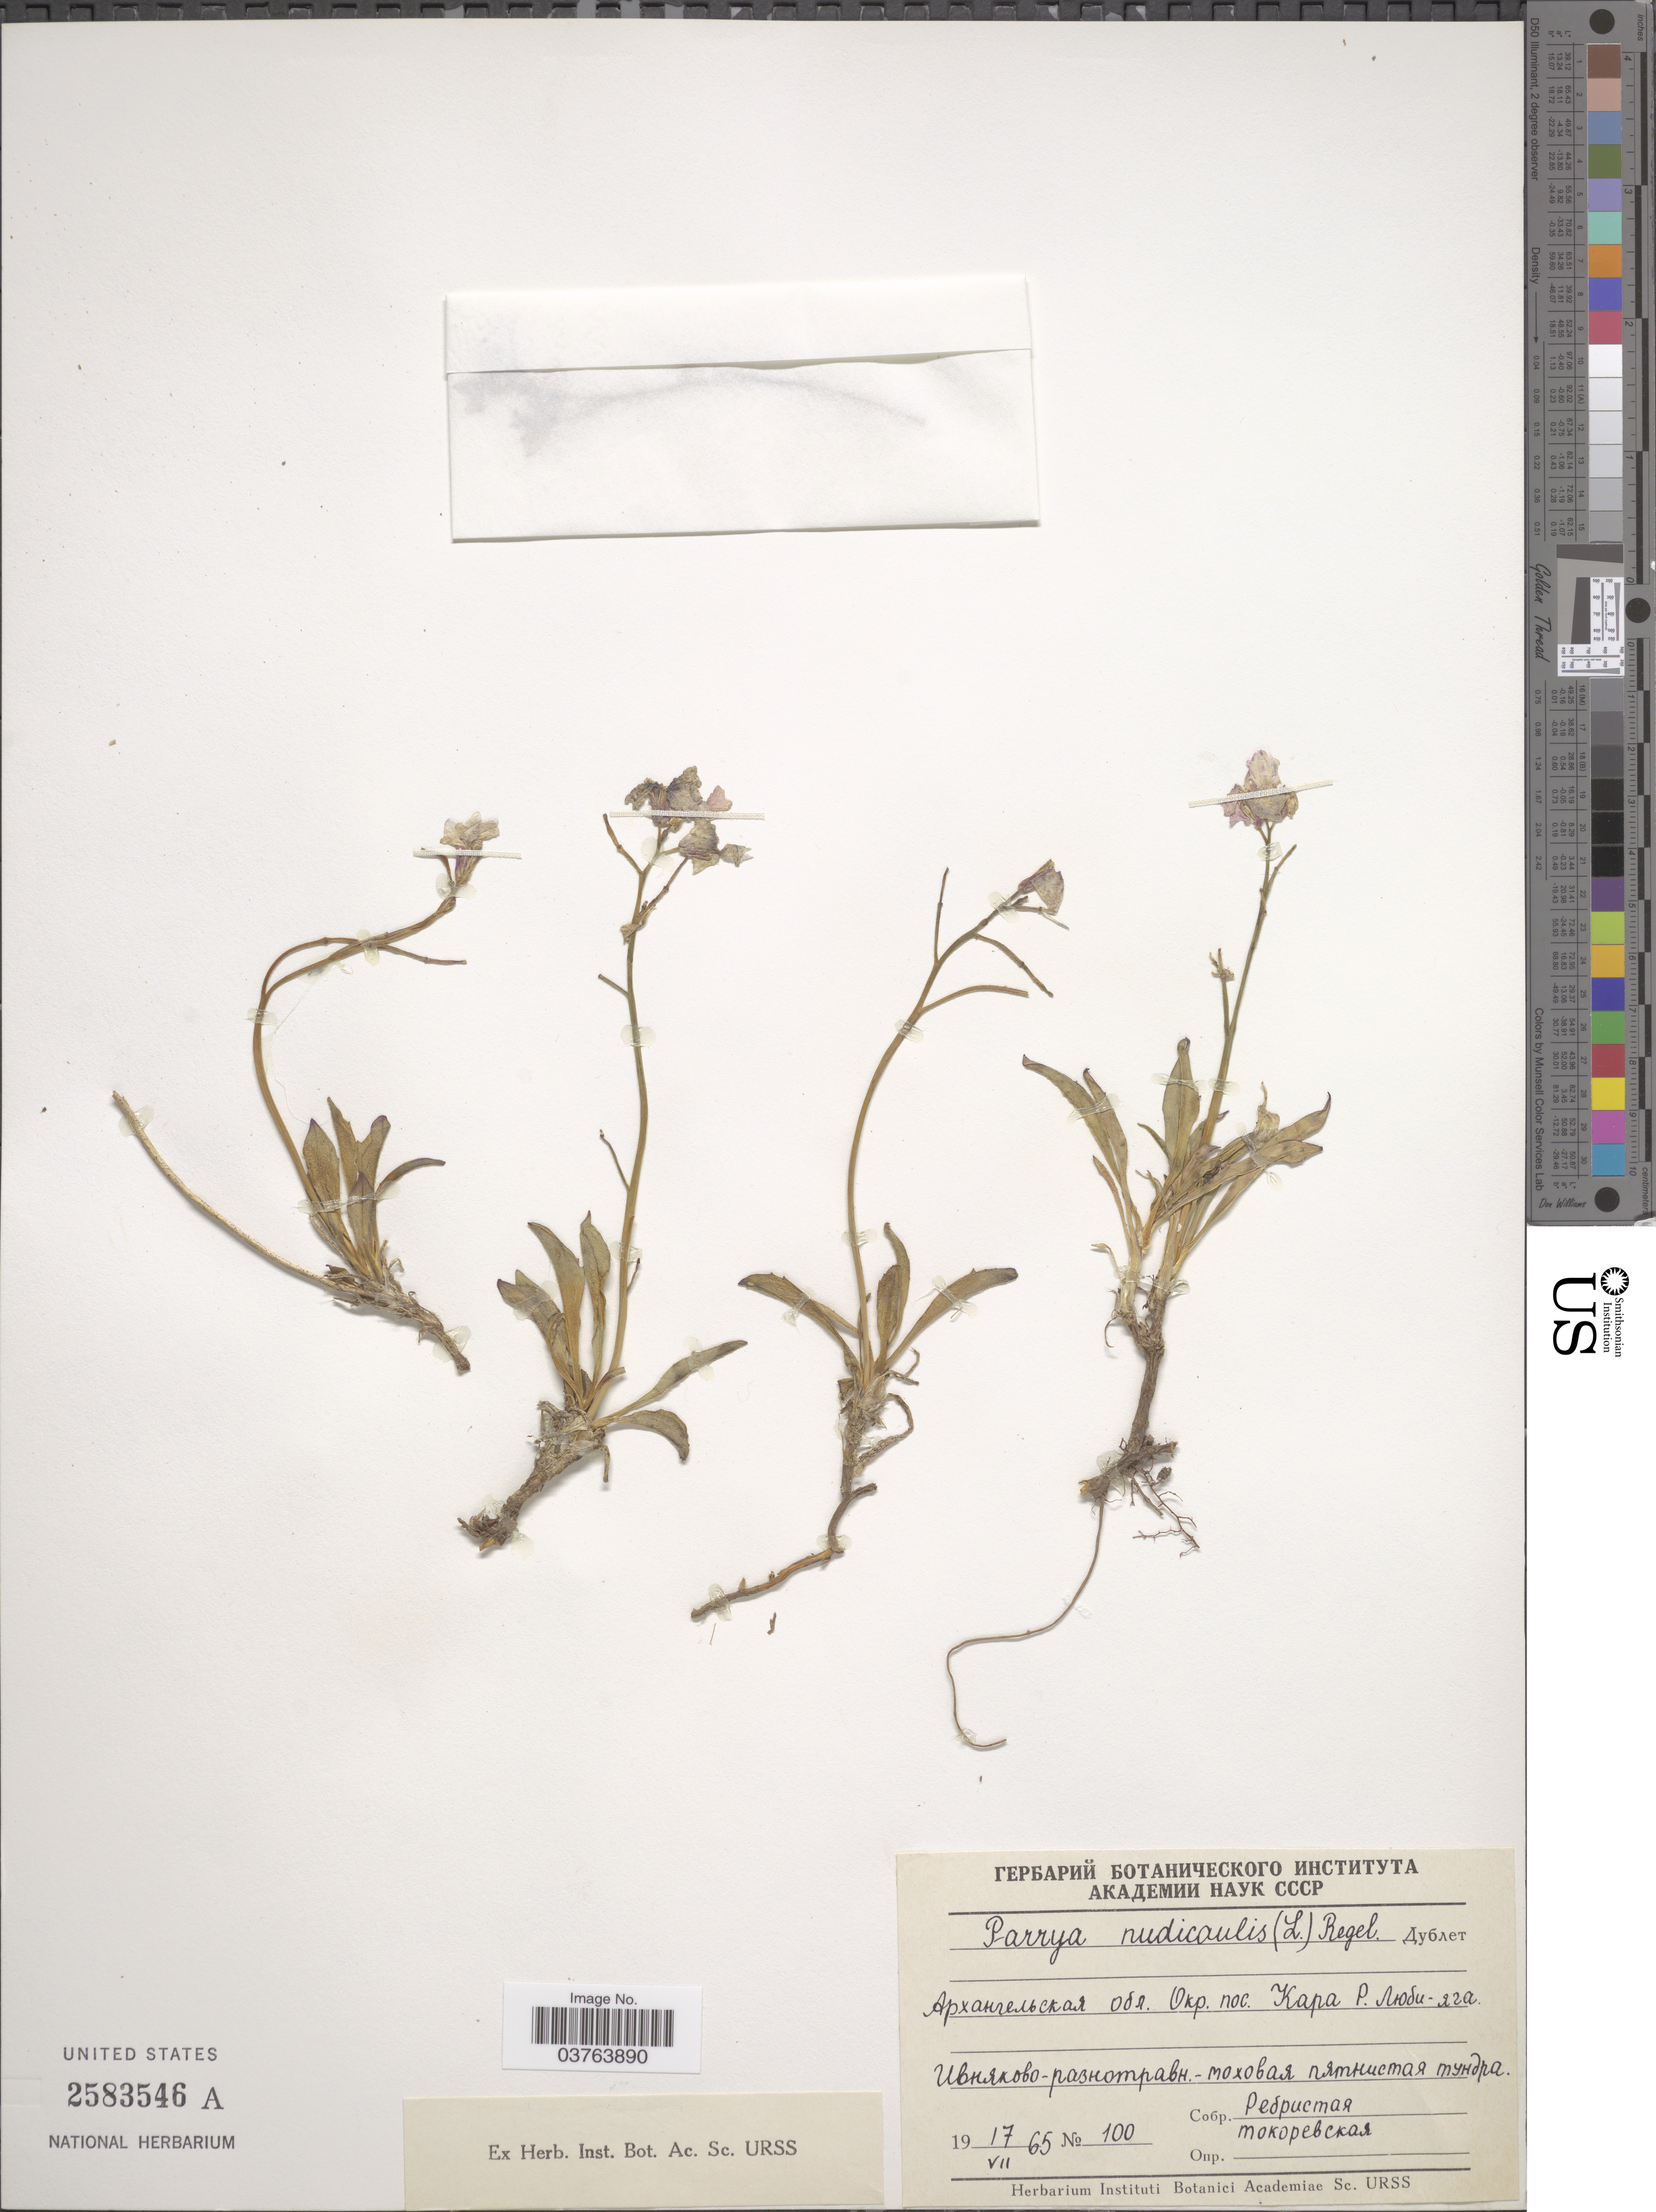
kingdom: Plantae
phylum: Tracheophyta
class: Magnoliopsida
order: Brassicales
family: Brassicaceae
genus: Parrya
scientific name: Parrya nudicaulis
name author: (L.) Regel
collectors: Rebristaya & Tokarevskikh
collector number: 100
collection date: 1965-07-17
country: Russian Federation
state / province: Arkhangelsk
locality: vicinity of village Kara.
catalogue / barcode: US 2583546A